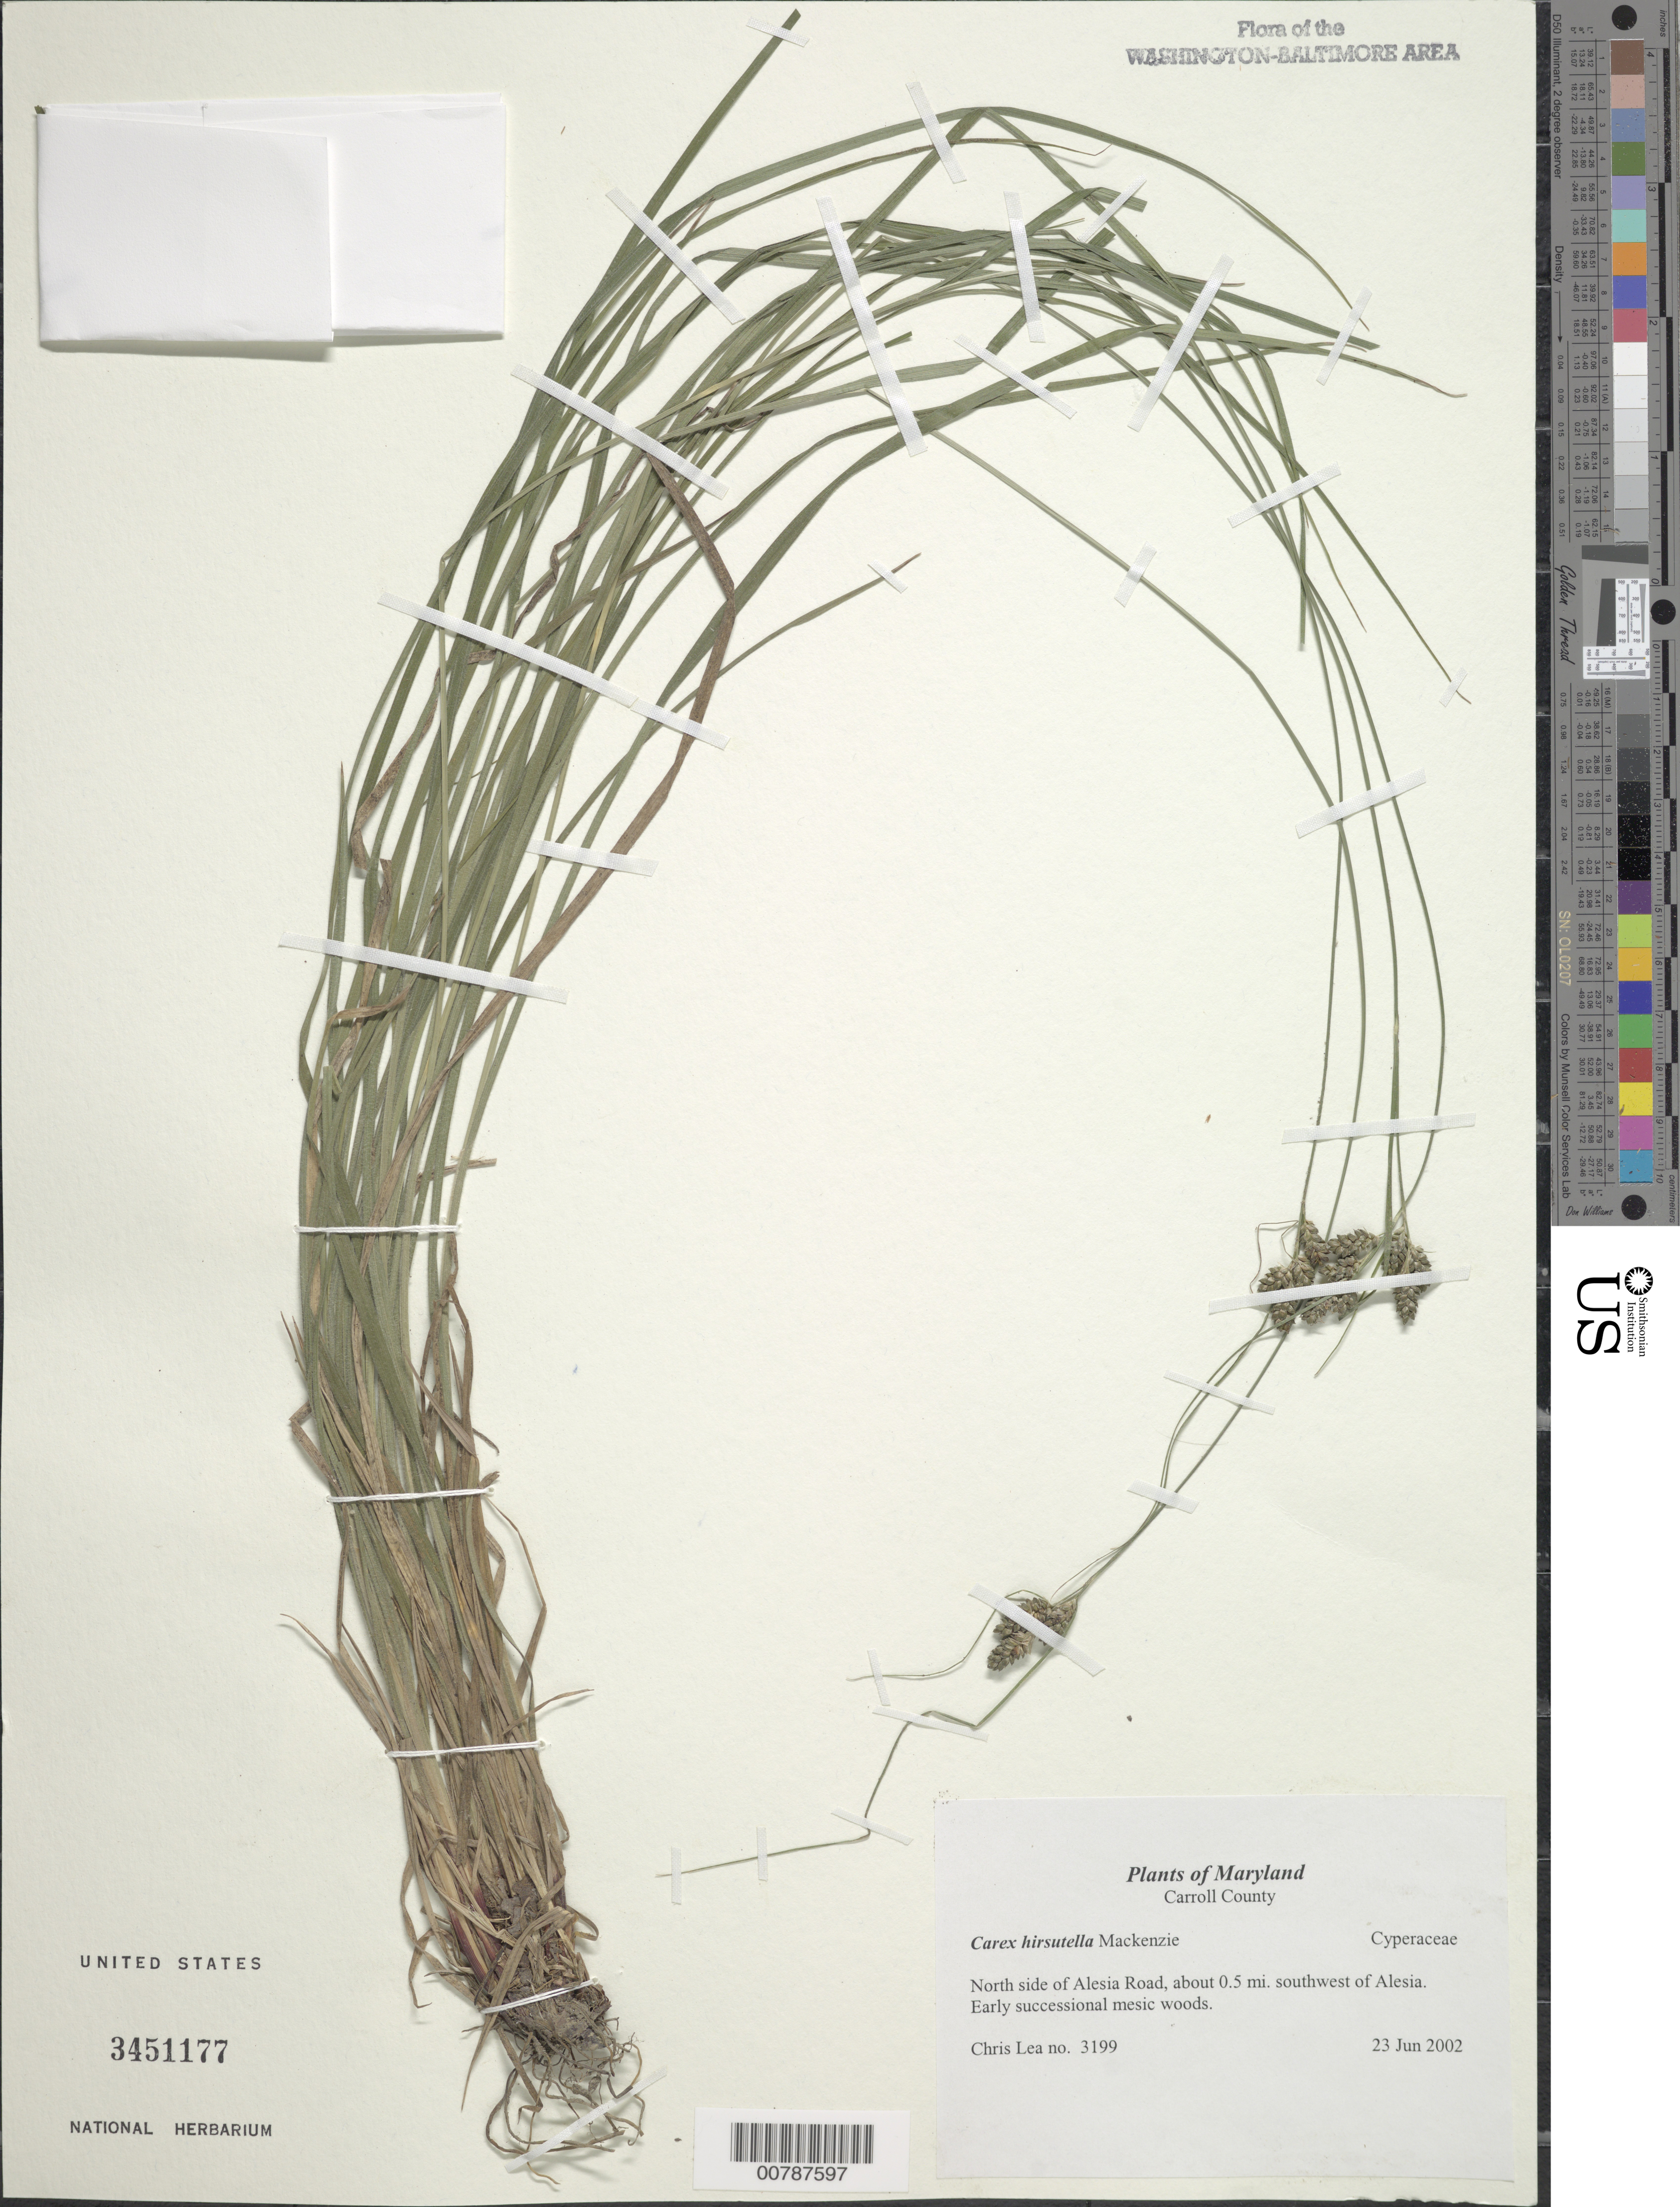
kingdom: Plantae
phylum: Tracheophyta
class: Liliopsida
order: Poales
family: Cyperaceae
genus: Carex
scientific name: Carex hirsutella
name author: Mack.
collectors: C. Lea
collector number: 3199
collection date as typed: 23 Jun 2002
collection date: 2002-06-23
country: United States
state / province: Maryland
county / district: Carroll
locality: North side of Alesia Road, about 0.5 mi. southwest of Alesia.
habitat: Early successional mesic woods.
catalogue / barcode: US 3451177